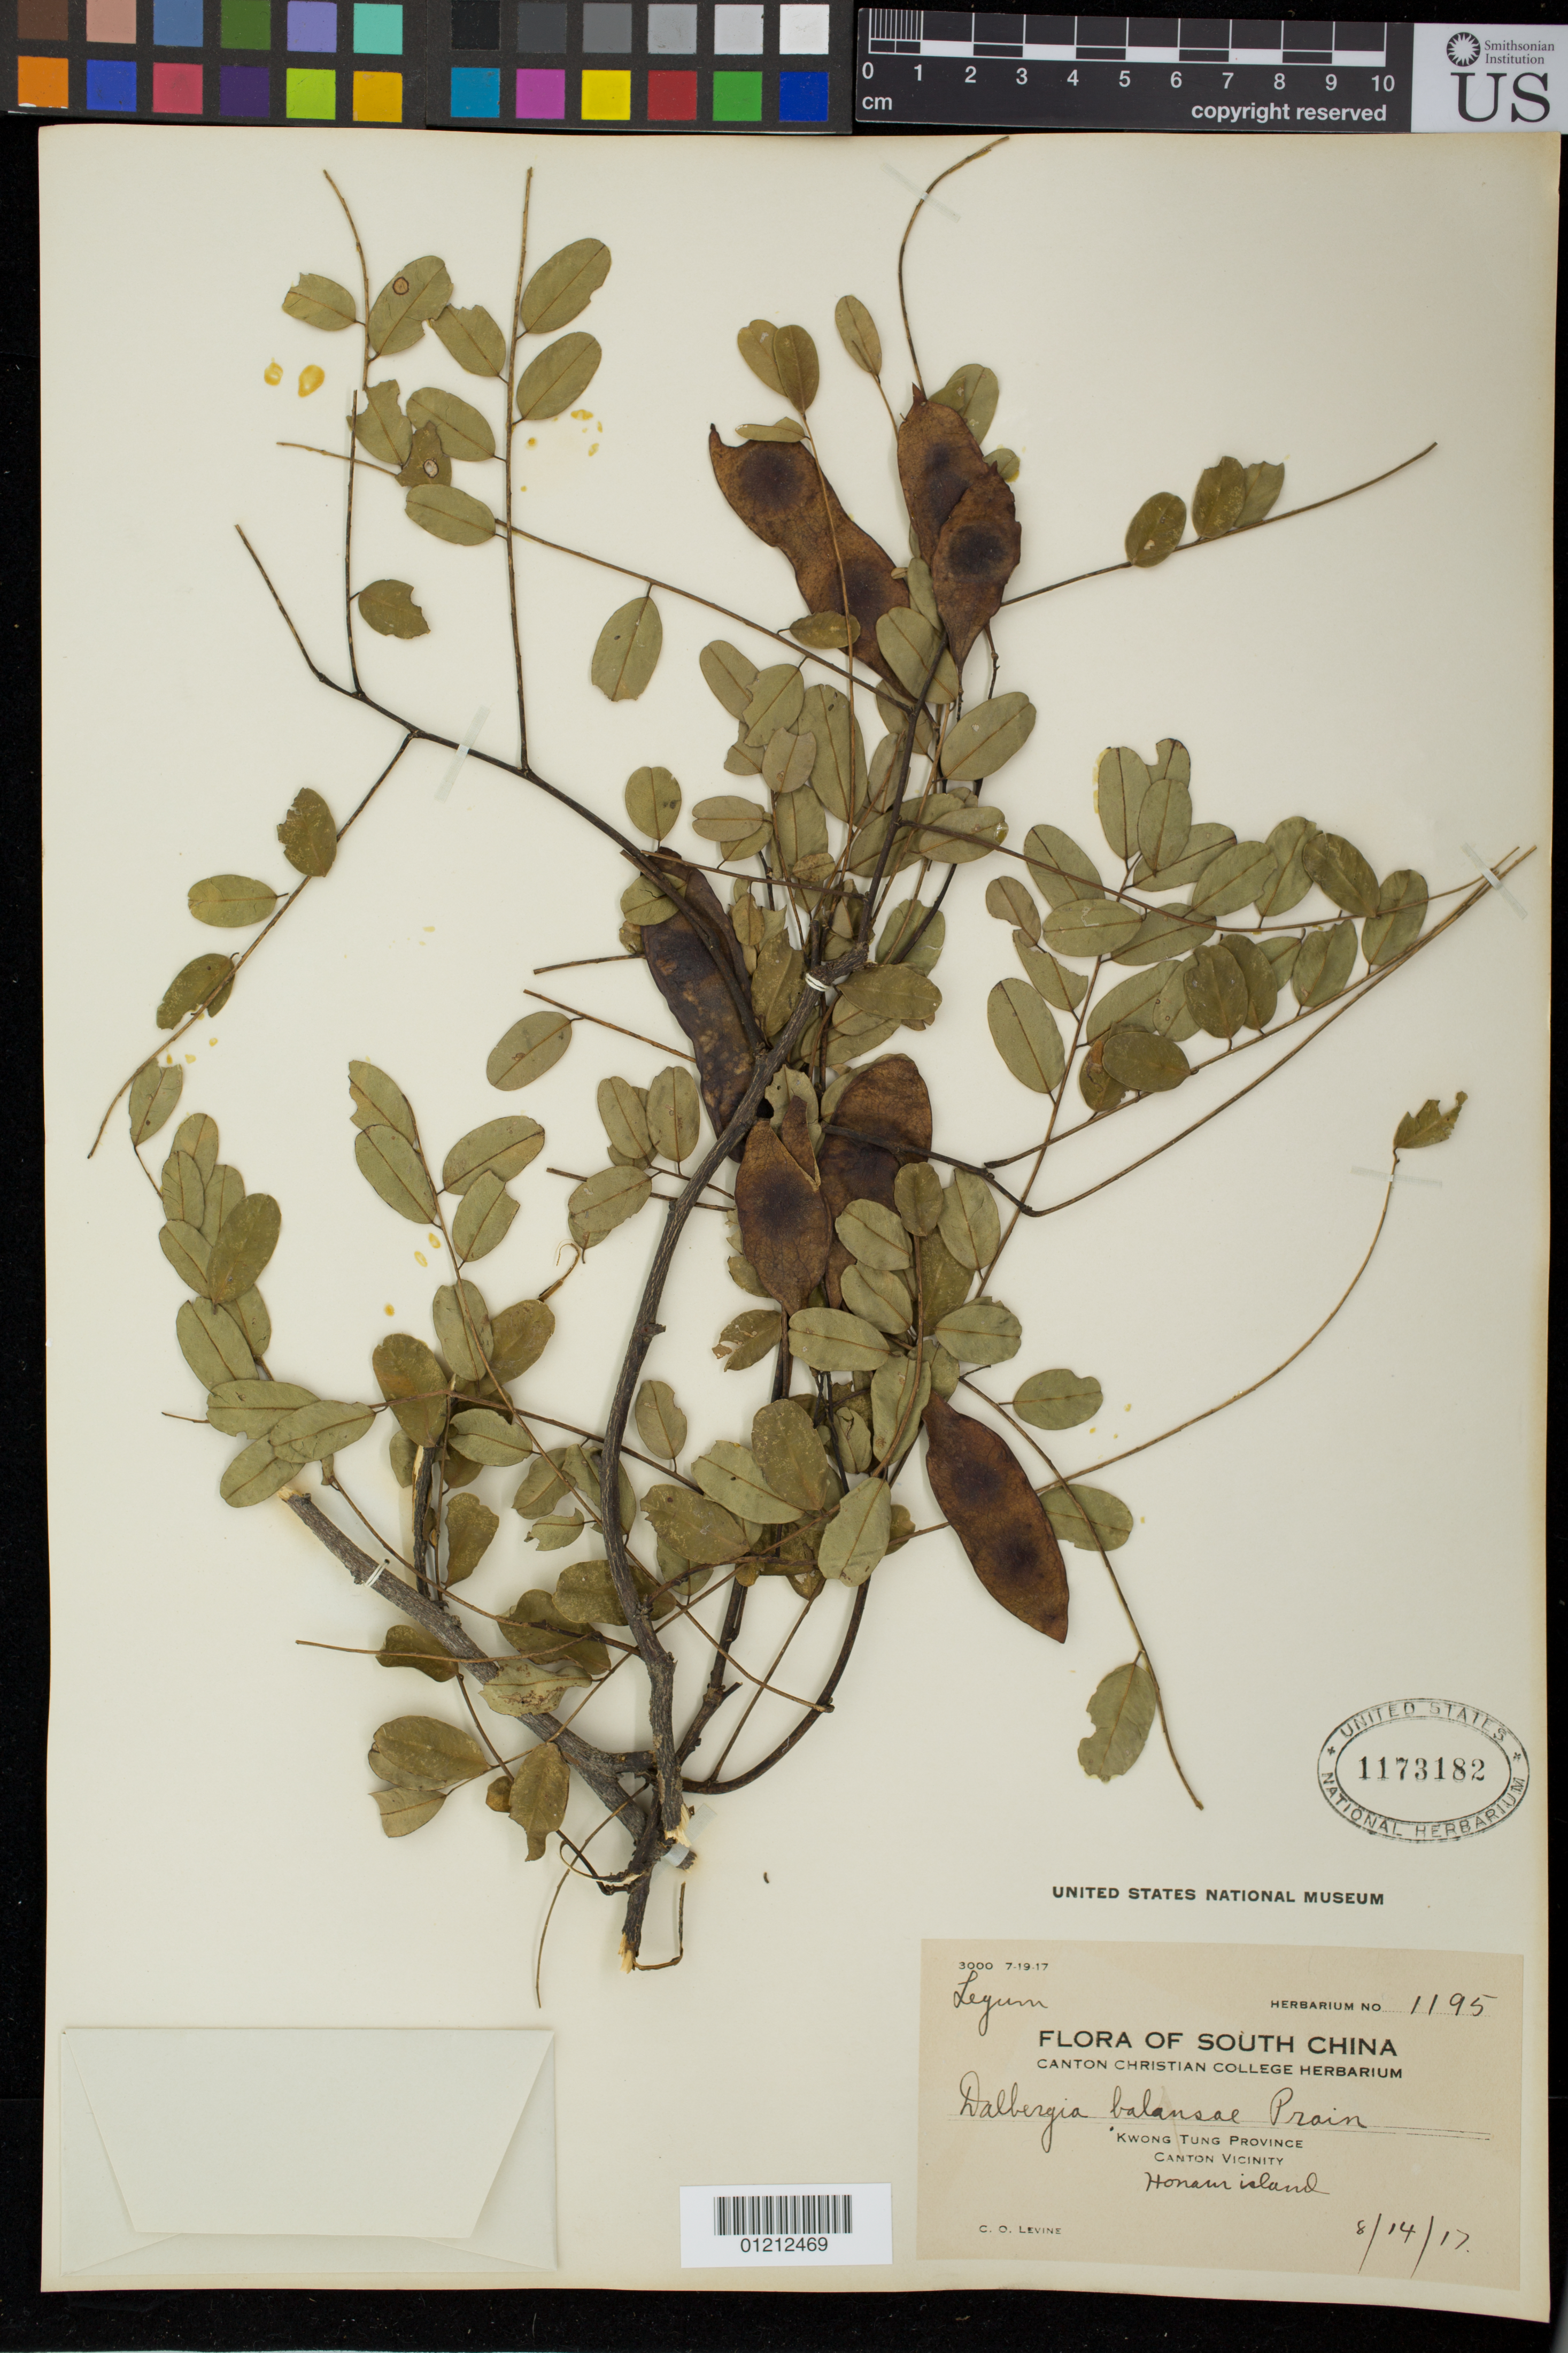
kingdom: Plantae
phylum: Tracheophyta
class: Magnoliopsida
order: Fabales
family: Fabaceae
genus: Dalbergia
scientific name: Dalbergia balansae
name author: Prain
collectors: C. O. Levine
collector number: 1195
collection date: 1917-08-14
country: China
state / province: Guangdong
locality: Honam Island.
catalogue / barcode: US 1173182